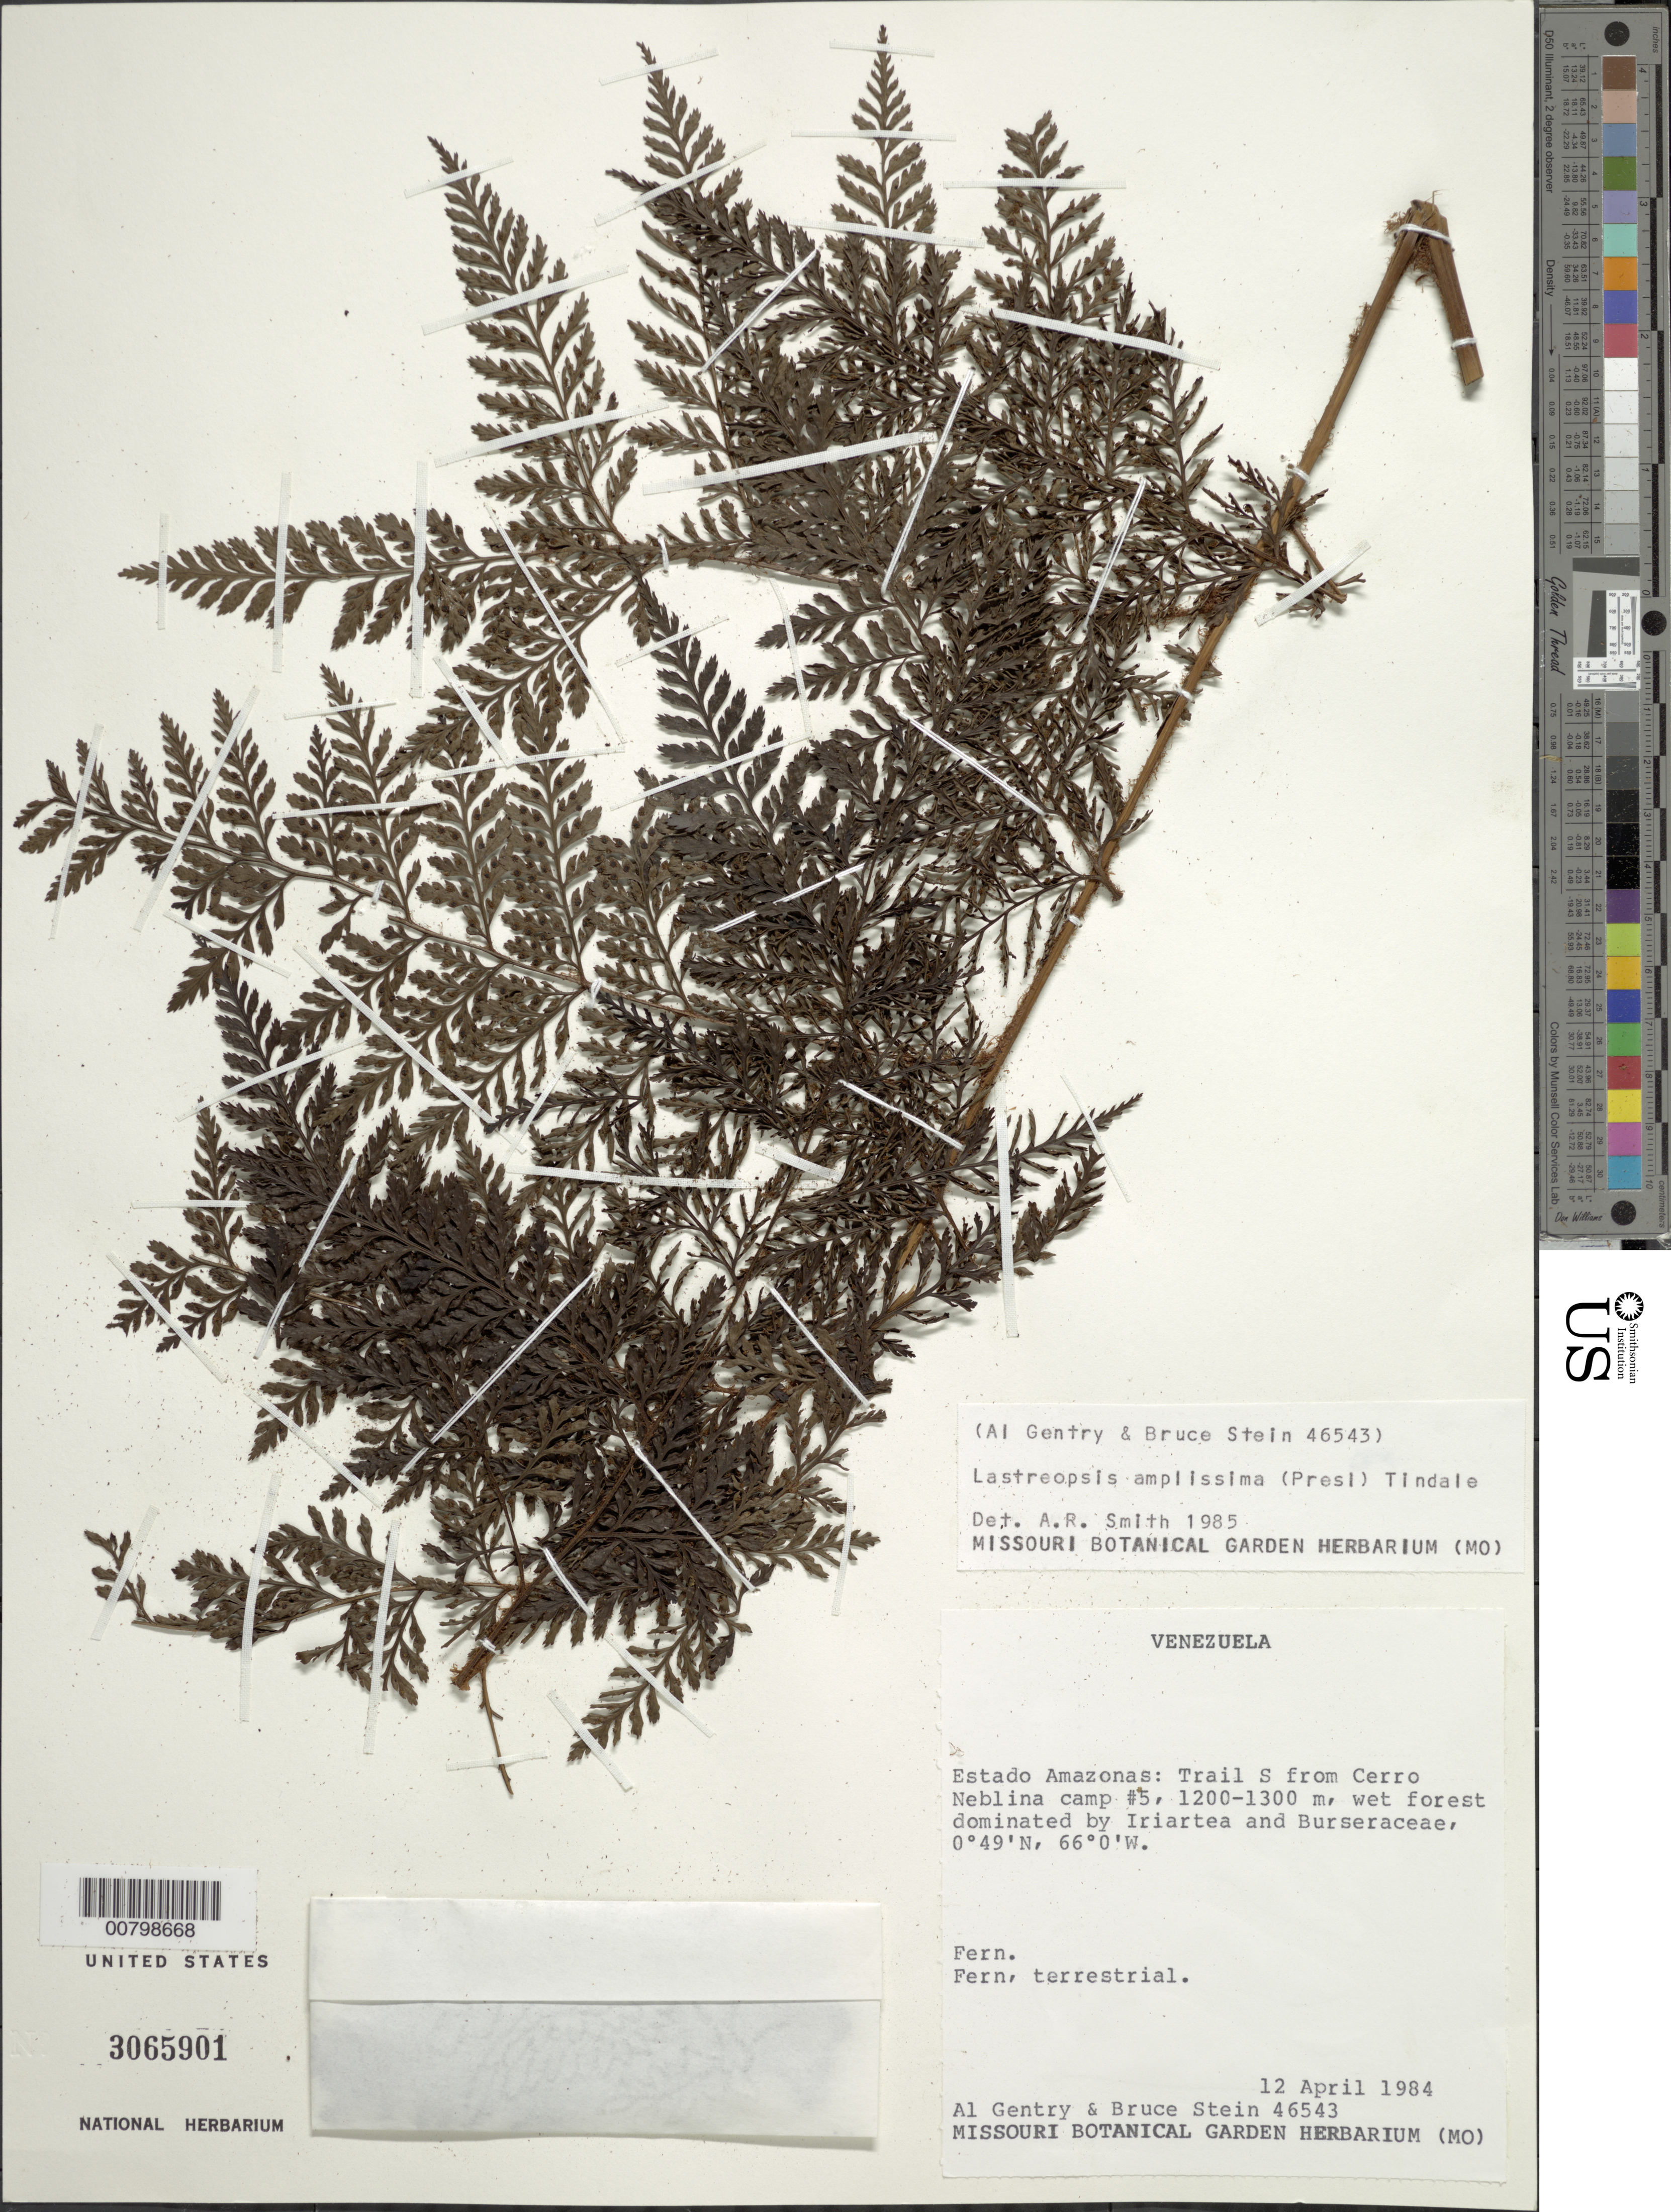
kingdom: Plantae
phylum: Tracheophyta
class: Polypodiopsida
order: Polypodiales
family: Dryopteridaceae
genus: Lastreopsis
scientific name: Lastreopsis amplissima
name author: (C. Presl) Tindale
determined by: Smith, Alan R., (UC)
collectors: A. H. Gentry & B. Stein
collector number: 46543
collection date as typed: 12-Apr-84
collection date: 1984-04-12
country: Venezuela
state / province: Amazonas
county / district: Río Negro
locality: Cerro de La Neblina, S of Camp #5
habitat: Wet forest dominated by Iriartea and Burseraceae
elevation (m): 1200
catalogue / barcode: US 3065901